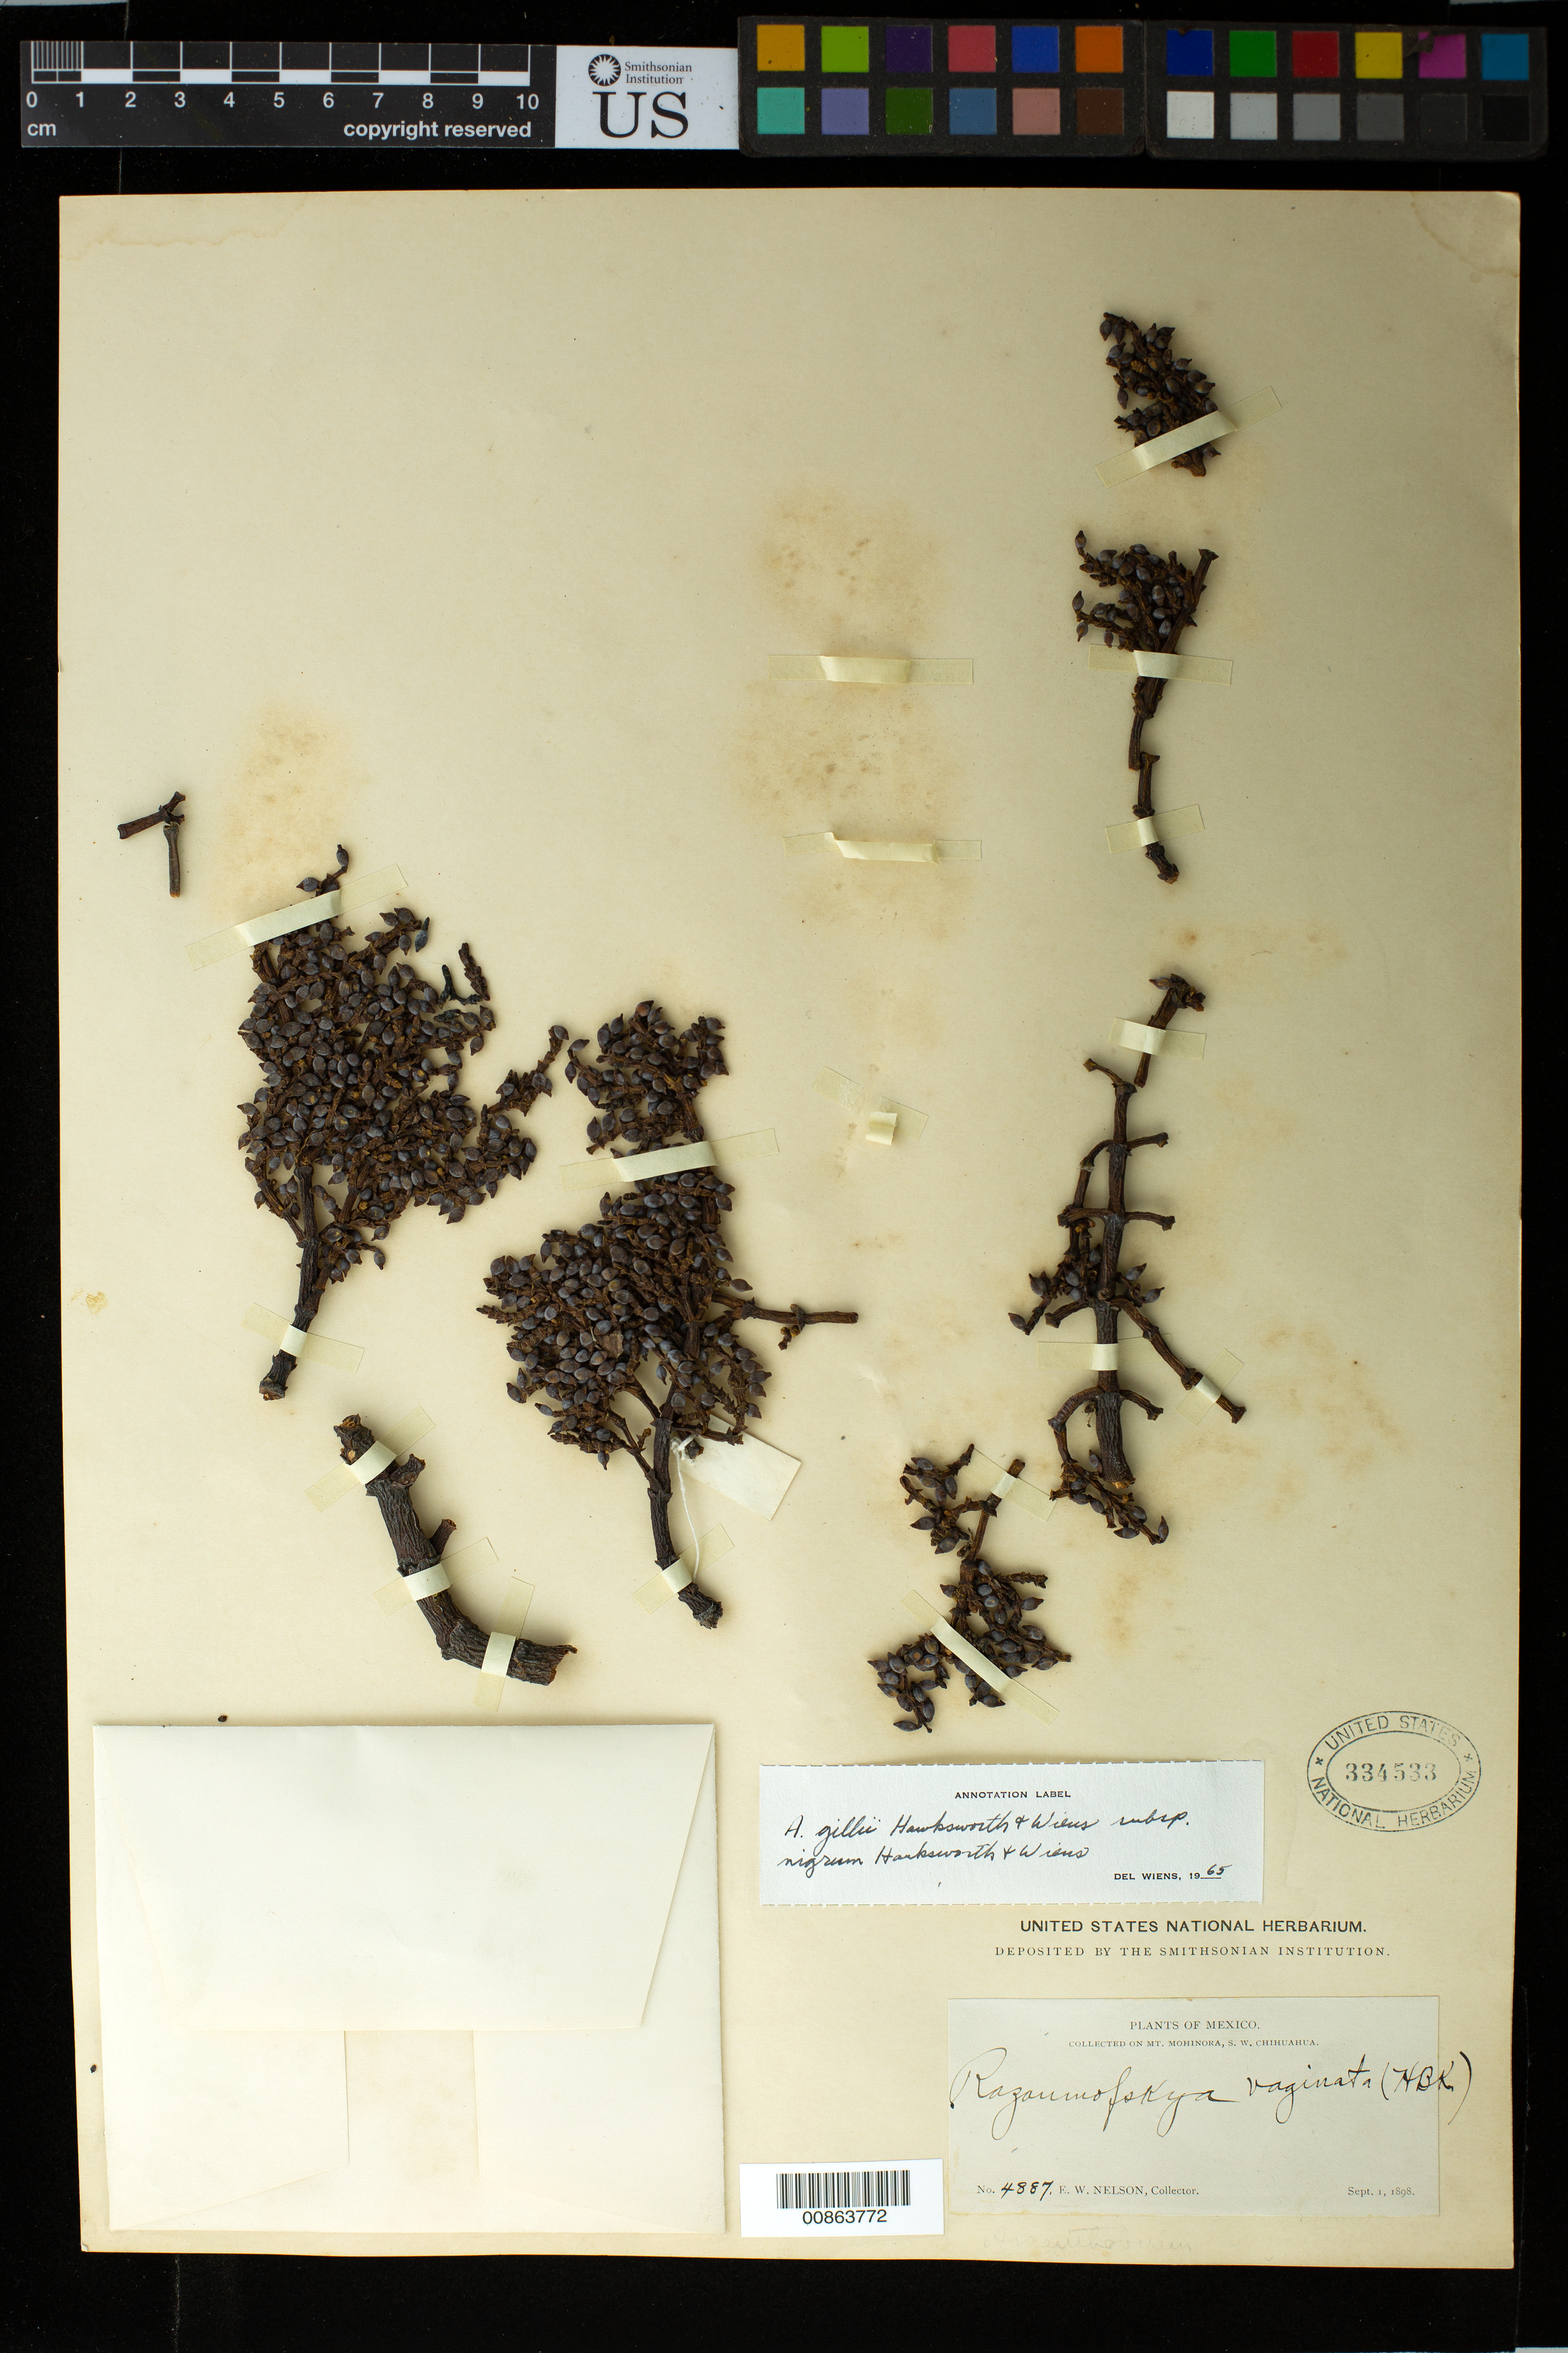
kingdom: Plantae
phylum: Tracheophyta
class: Magnoliopsida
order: Santalales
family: Viscaceae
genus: Arceuthobium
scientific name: Arceuthobium vaginatum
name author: (Humb. & Bonpl. ex Willd.) J. Presl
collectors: E. W. Nelson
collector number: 4887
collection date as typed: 01 Sep 1898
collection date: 1898-09-01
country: Mexico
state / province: Chihuahua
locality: Mt. Mohinora, S.W. Chihuahua.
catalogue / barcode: US 334533